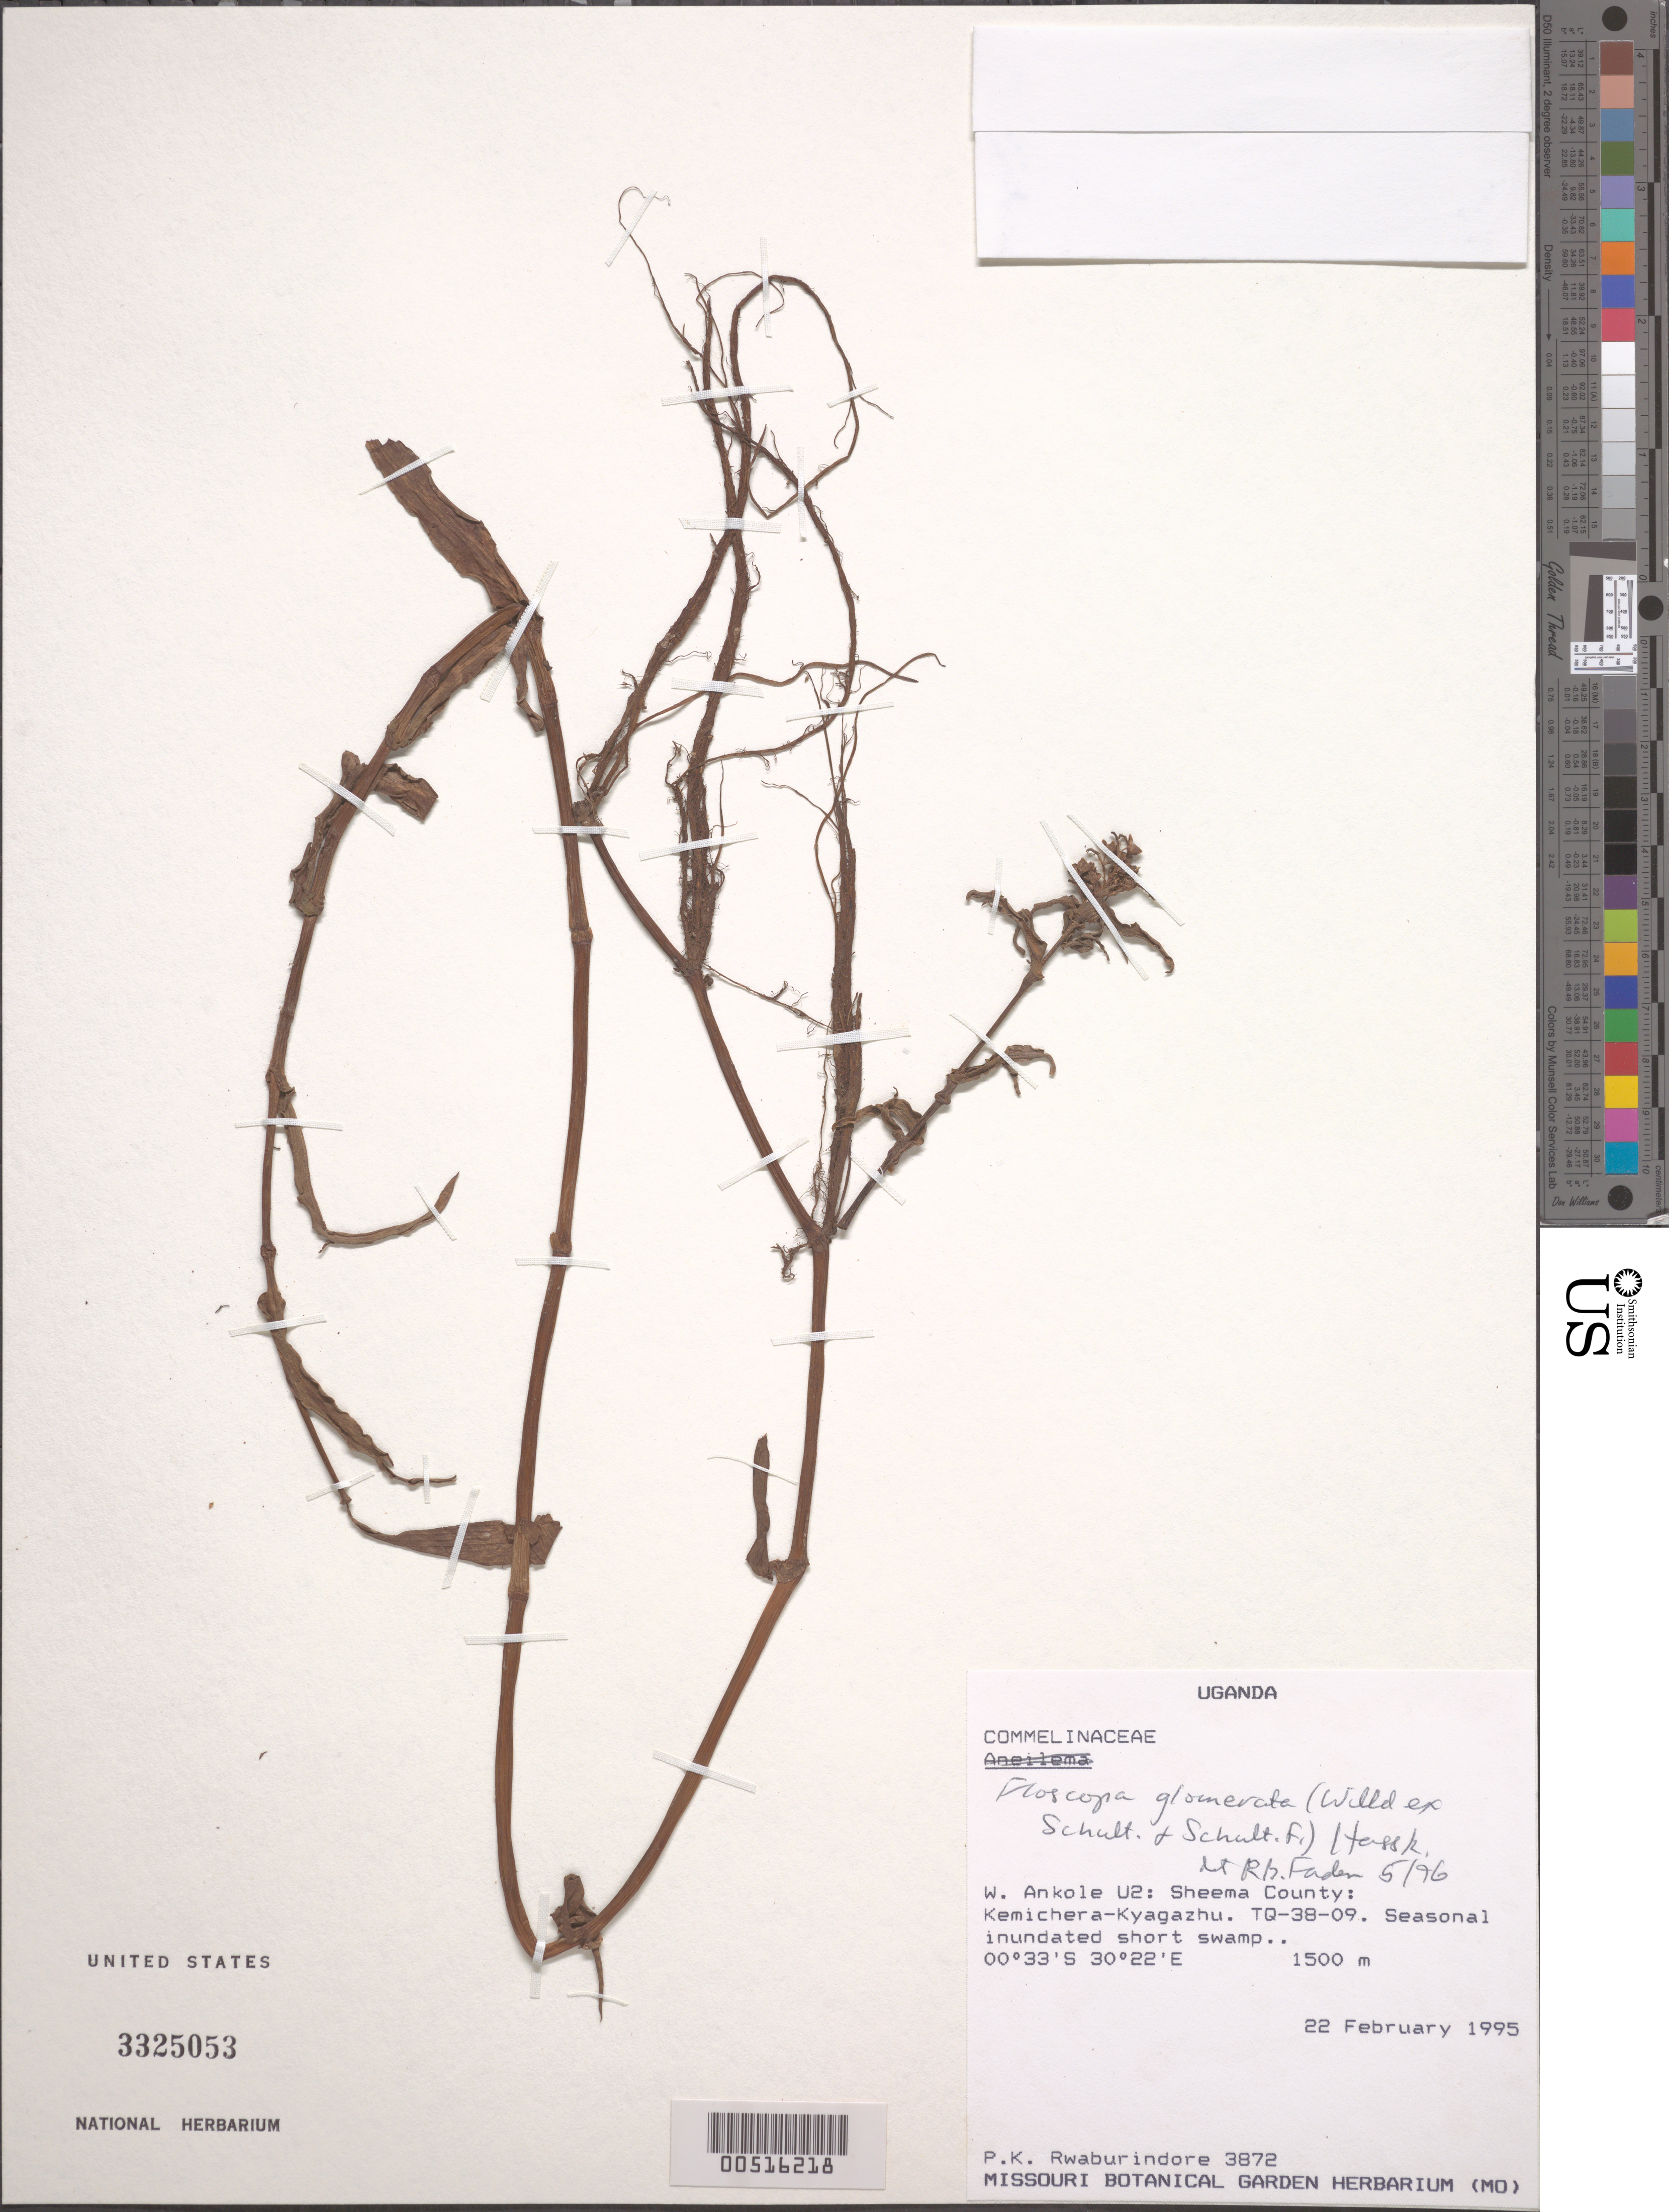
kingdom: Plantae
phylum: Tracheophyta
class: Liliopsida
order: Commelinales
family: Commelinaceae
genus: Floscopa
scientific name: Floscopa glomerata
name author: (Willd. ex Schult. & Schult. f.) Hassk.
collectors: P. Rwaburindore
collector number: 3872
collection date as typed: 22 Feb 1995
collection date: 1995-02-22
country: Uganda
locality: W ankole u2, sheema county, kemichera-kyagazhu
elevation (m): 1500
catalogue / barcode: US 3325053